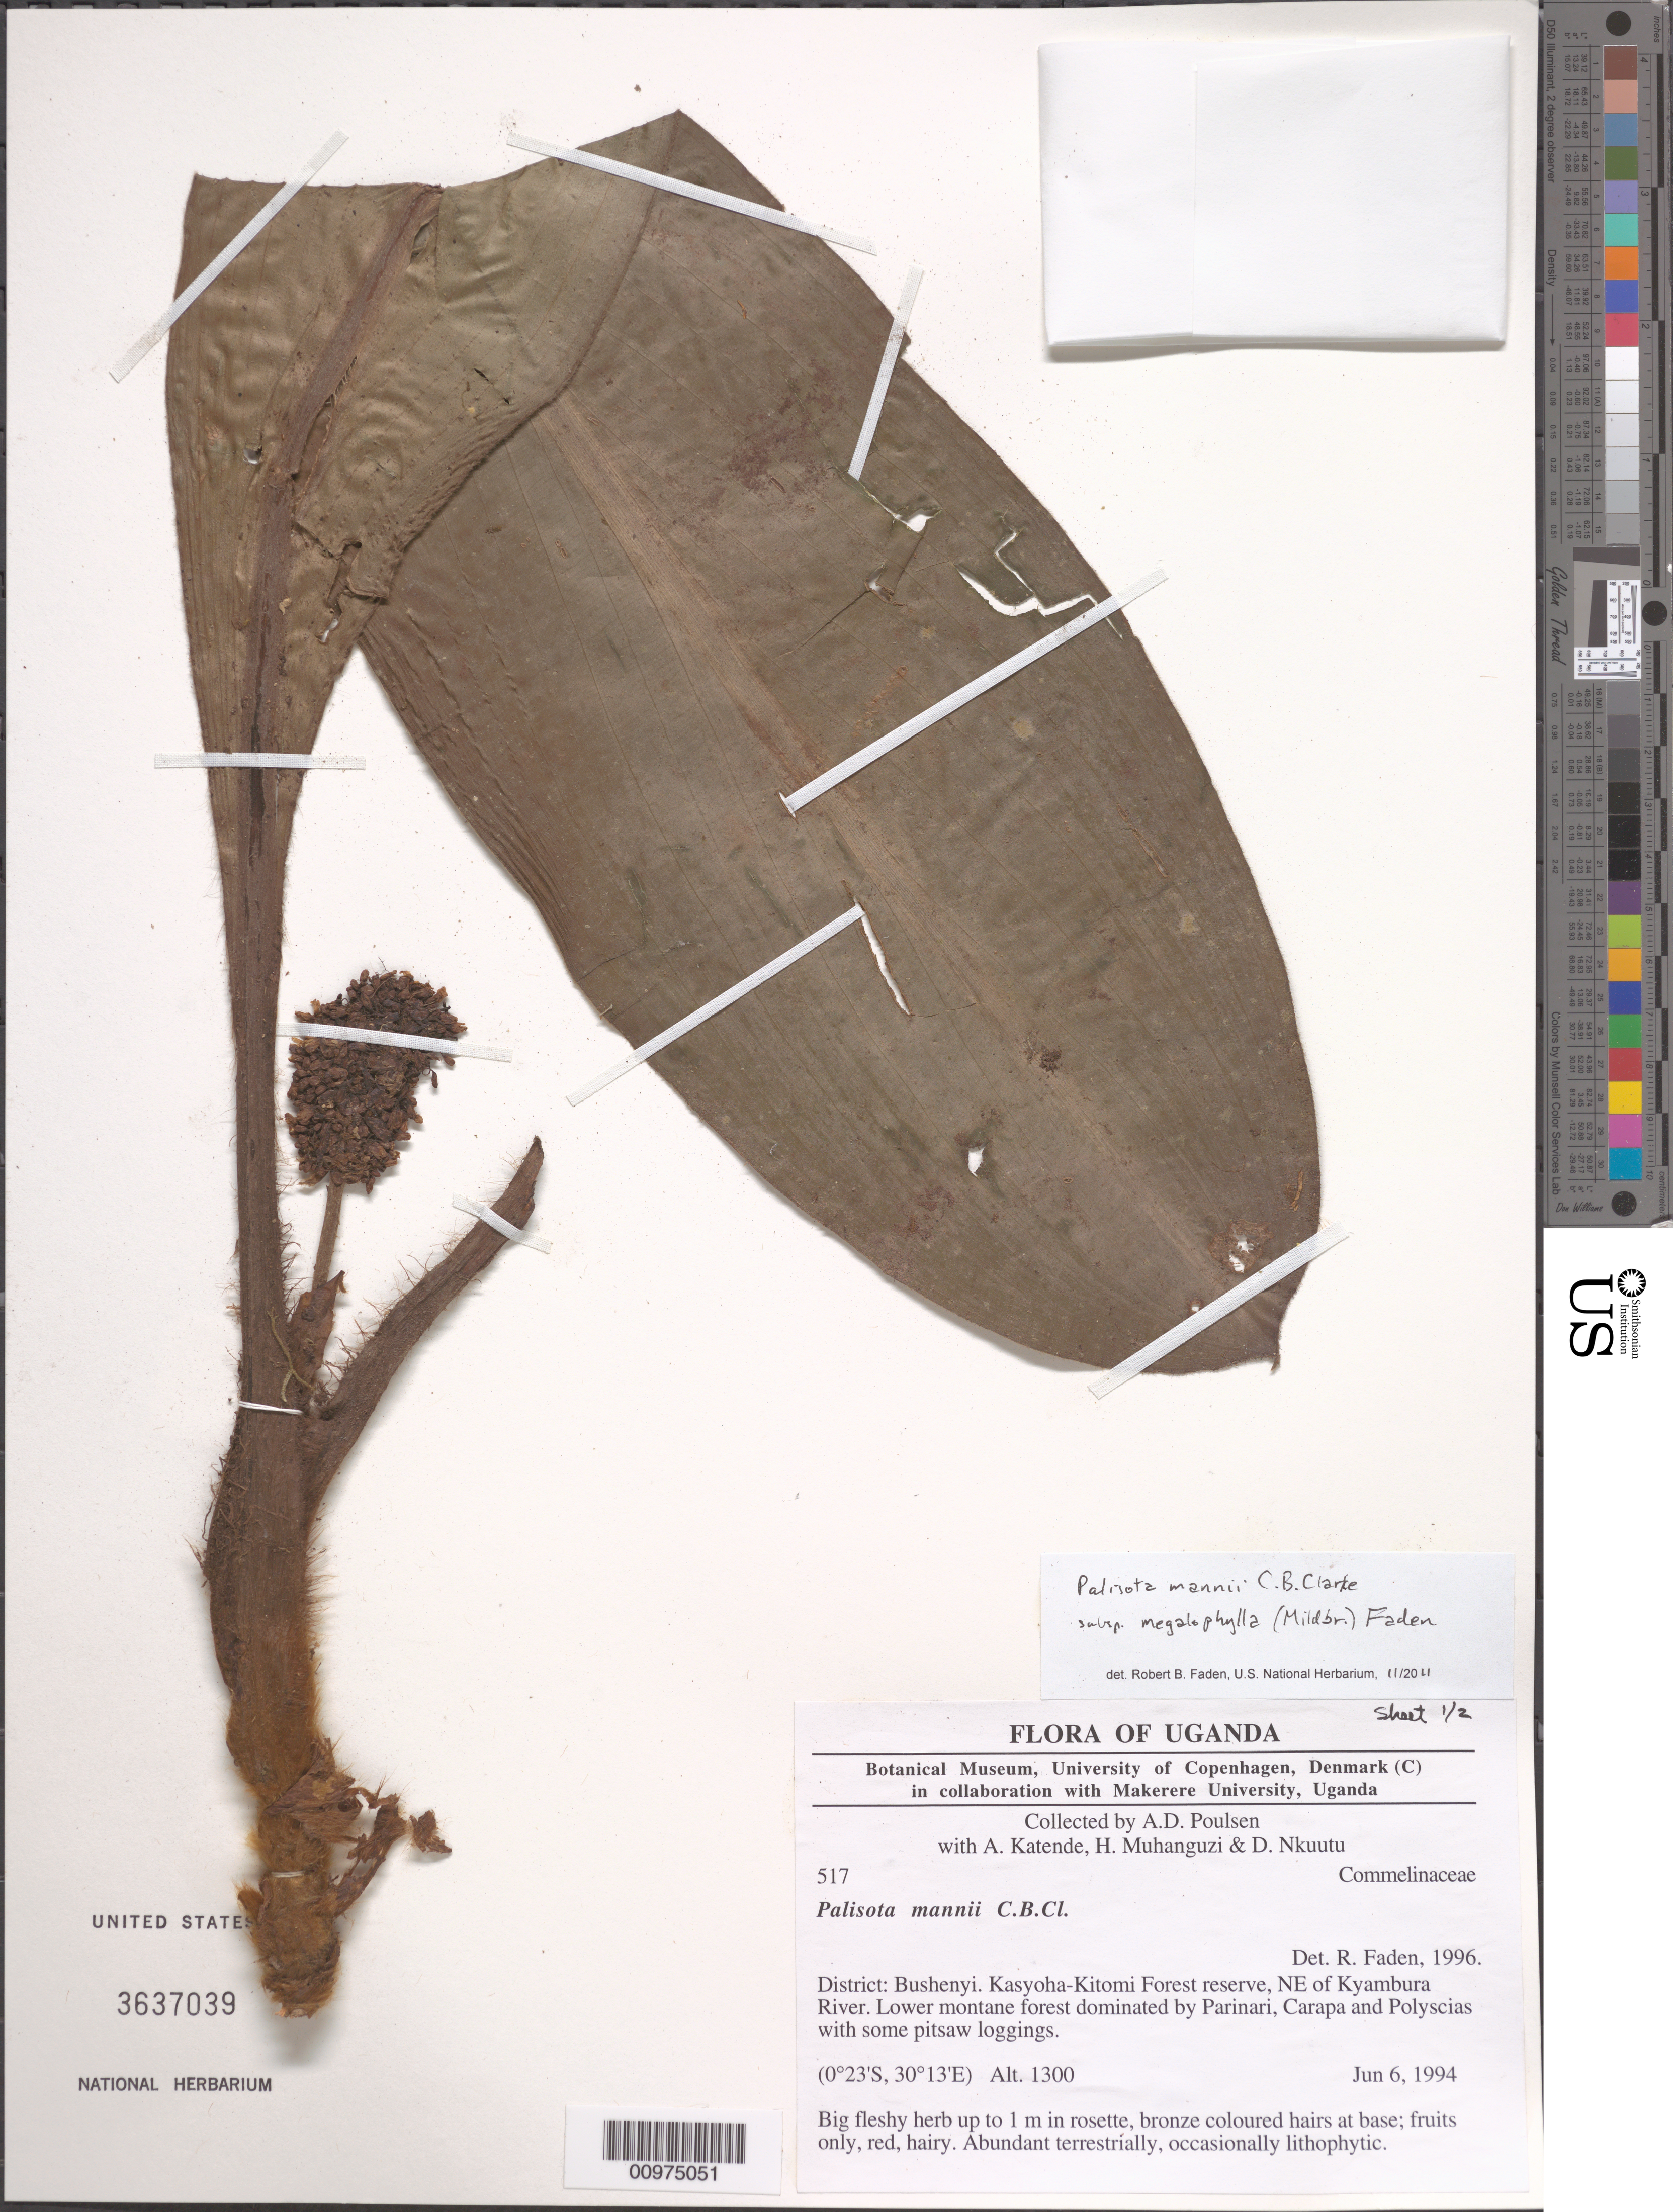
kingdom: Plantae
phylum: Tracheophyta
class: Liliopsida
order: Commelinales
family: Commelinaceae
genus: Palisota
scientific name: Palisota mannii subsp. megalophylla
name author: (Mildbr.) Faden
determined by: Faden, Robert B., (US), Smithsonian Institution - National Museum of Natural History (UNITED STATES)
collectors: A. Poulsen et al.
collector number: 517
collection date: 1994-06-06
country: Uganda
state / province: Western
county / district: Bushenyi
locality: Kasyoha-Kitomi Forest reserve, NE of Kyambura River. Lower montane forest dominated by Parinare, Carapa and Polyscias with some pitsaw loggings.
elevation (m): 1300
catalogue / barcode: US 3637039